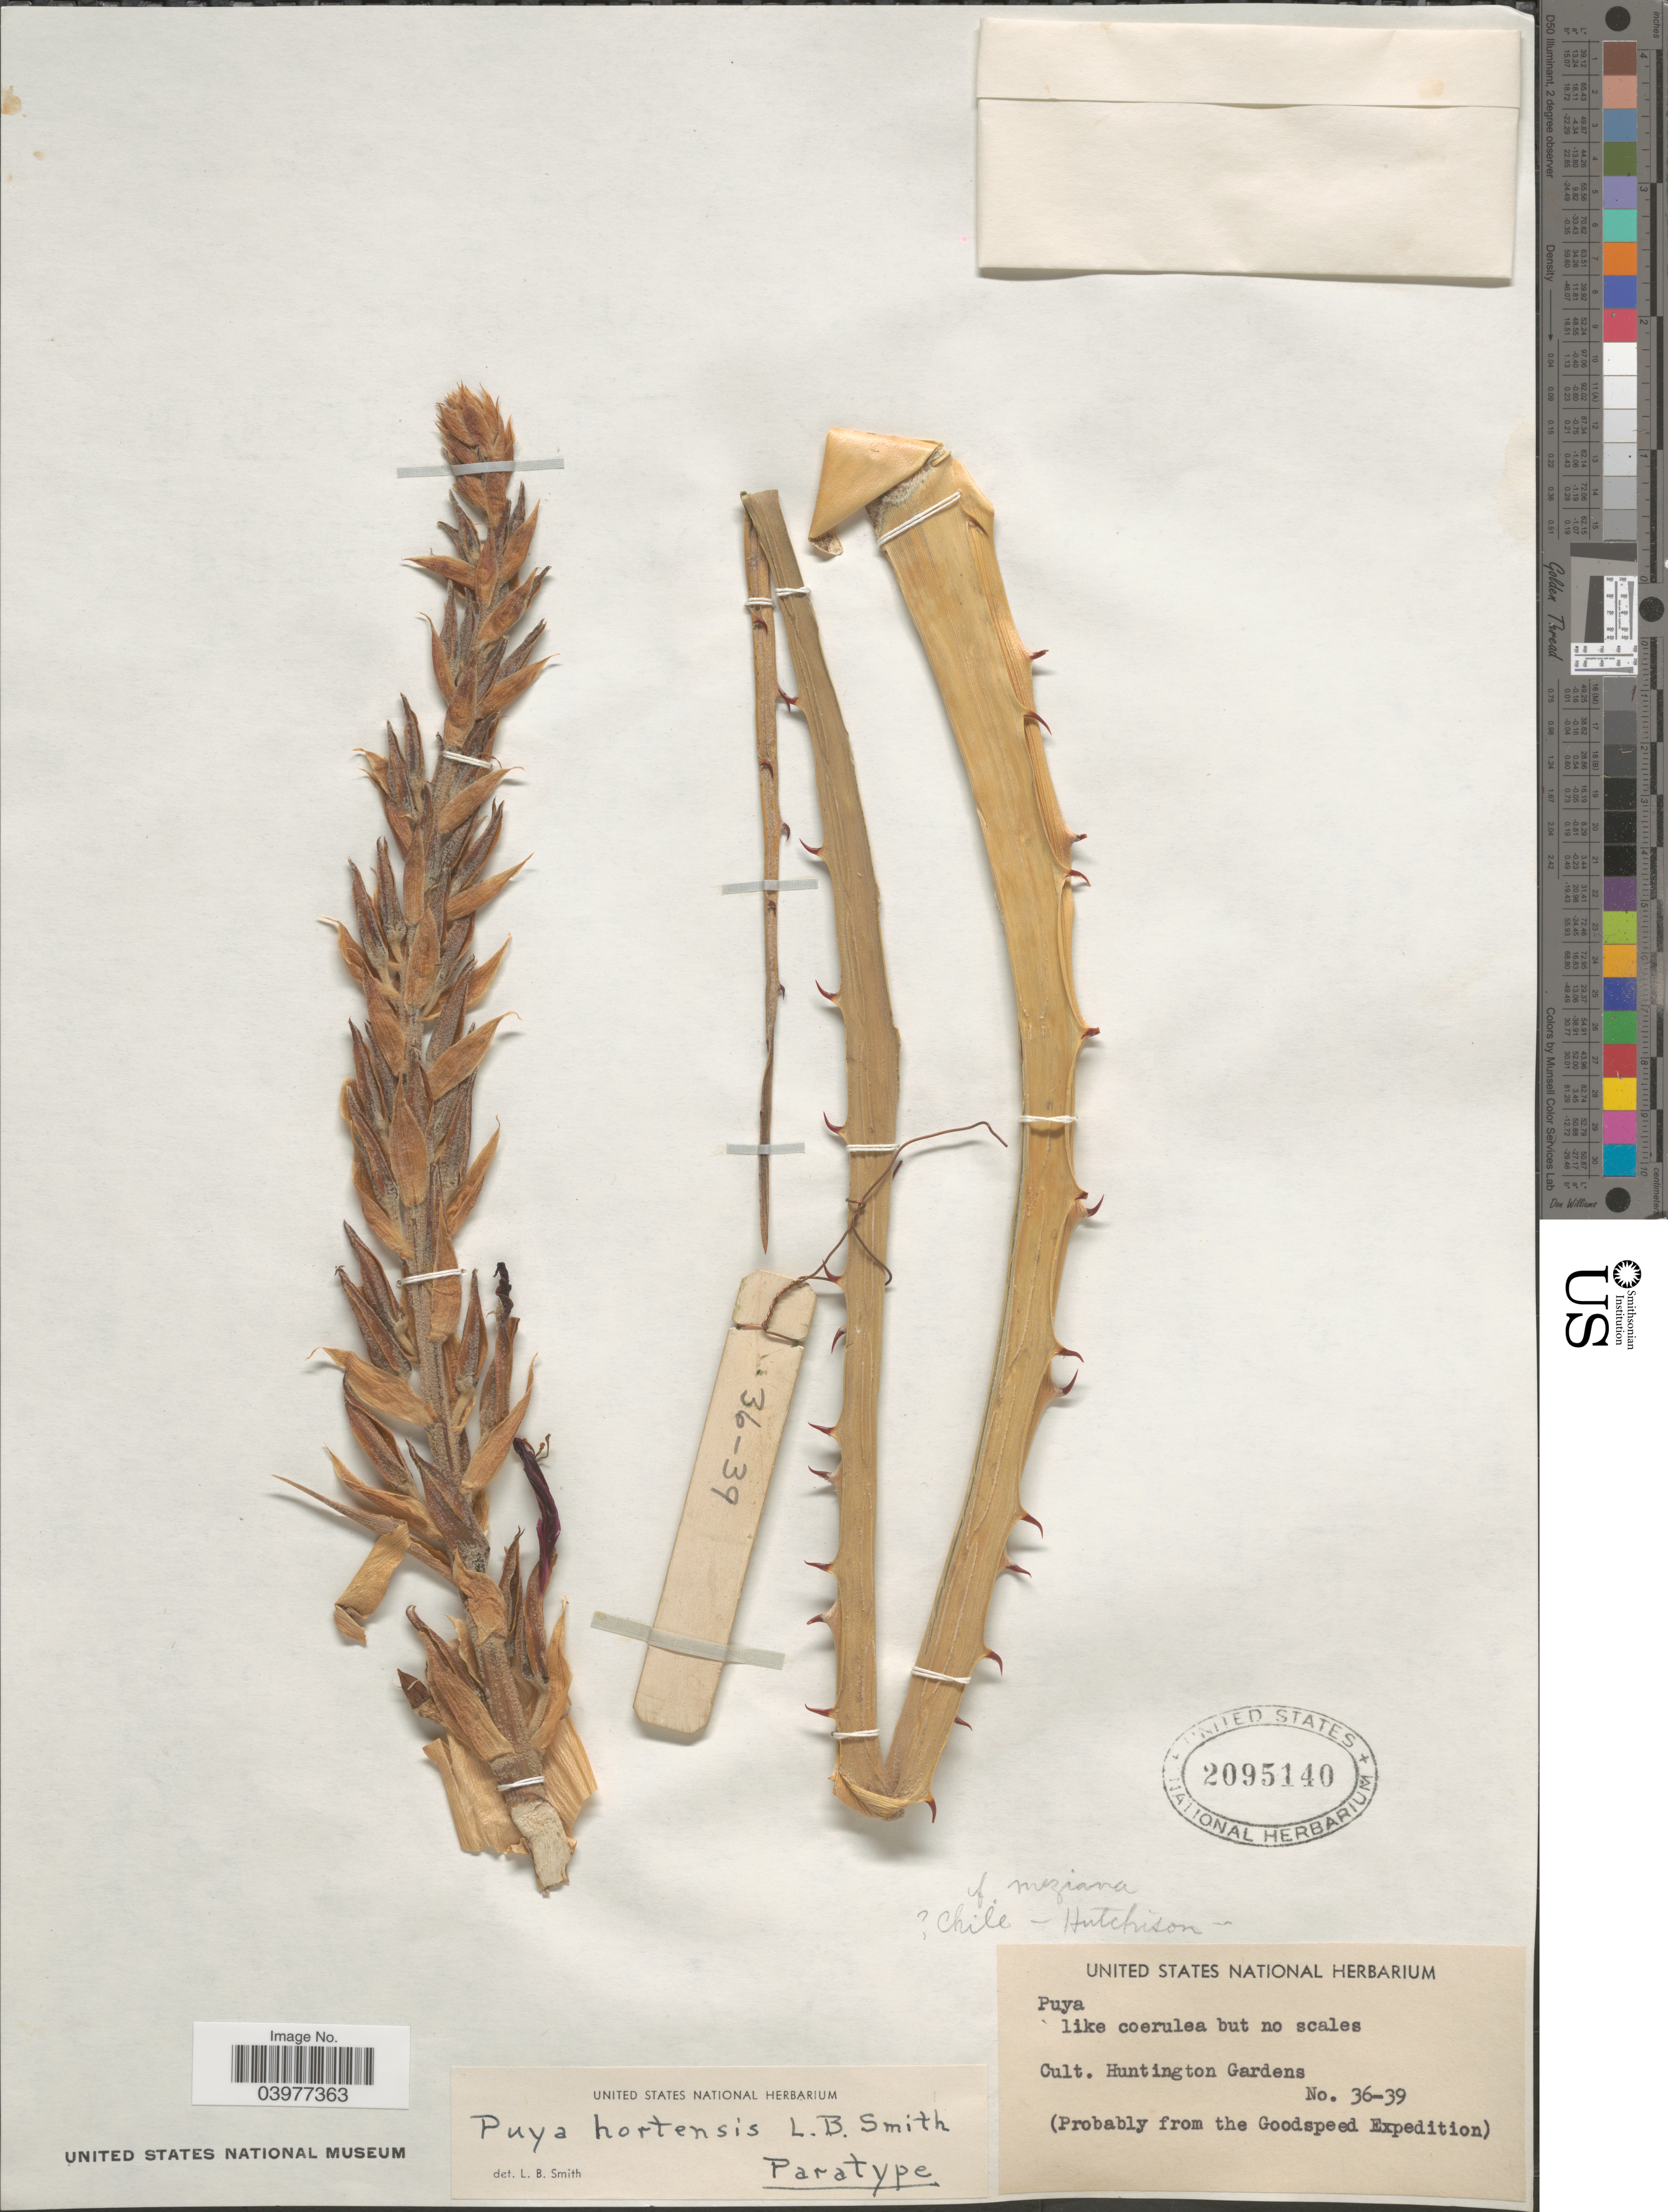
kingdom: Plantae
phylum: Tracheophyta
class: Liliopsida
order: Poales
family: Bromeliaceae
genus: Puya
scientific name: Puya hortensis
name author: L.B. Sm.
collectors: -- Hutchison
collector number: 36-39?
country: United States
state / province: California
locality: United States National Herbarium. Cult. Huntington Gardens.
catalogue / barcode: US 2095140